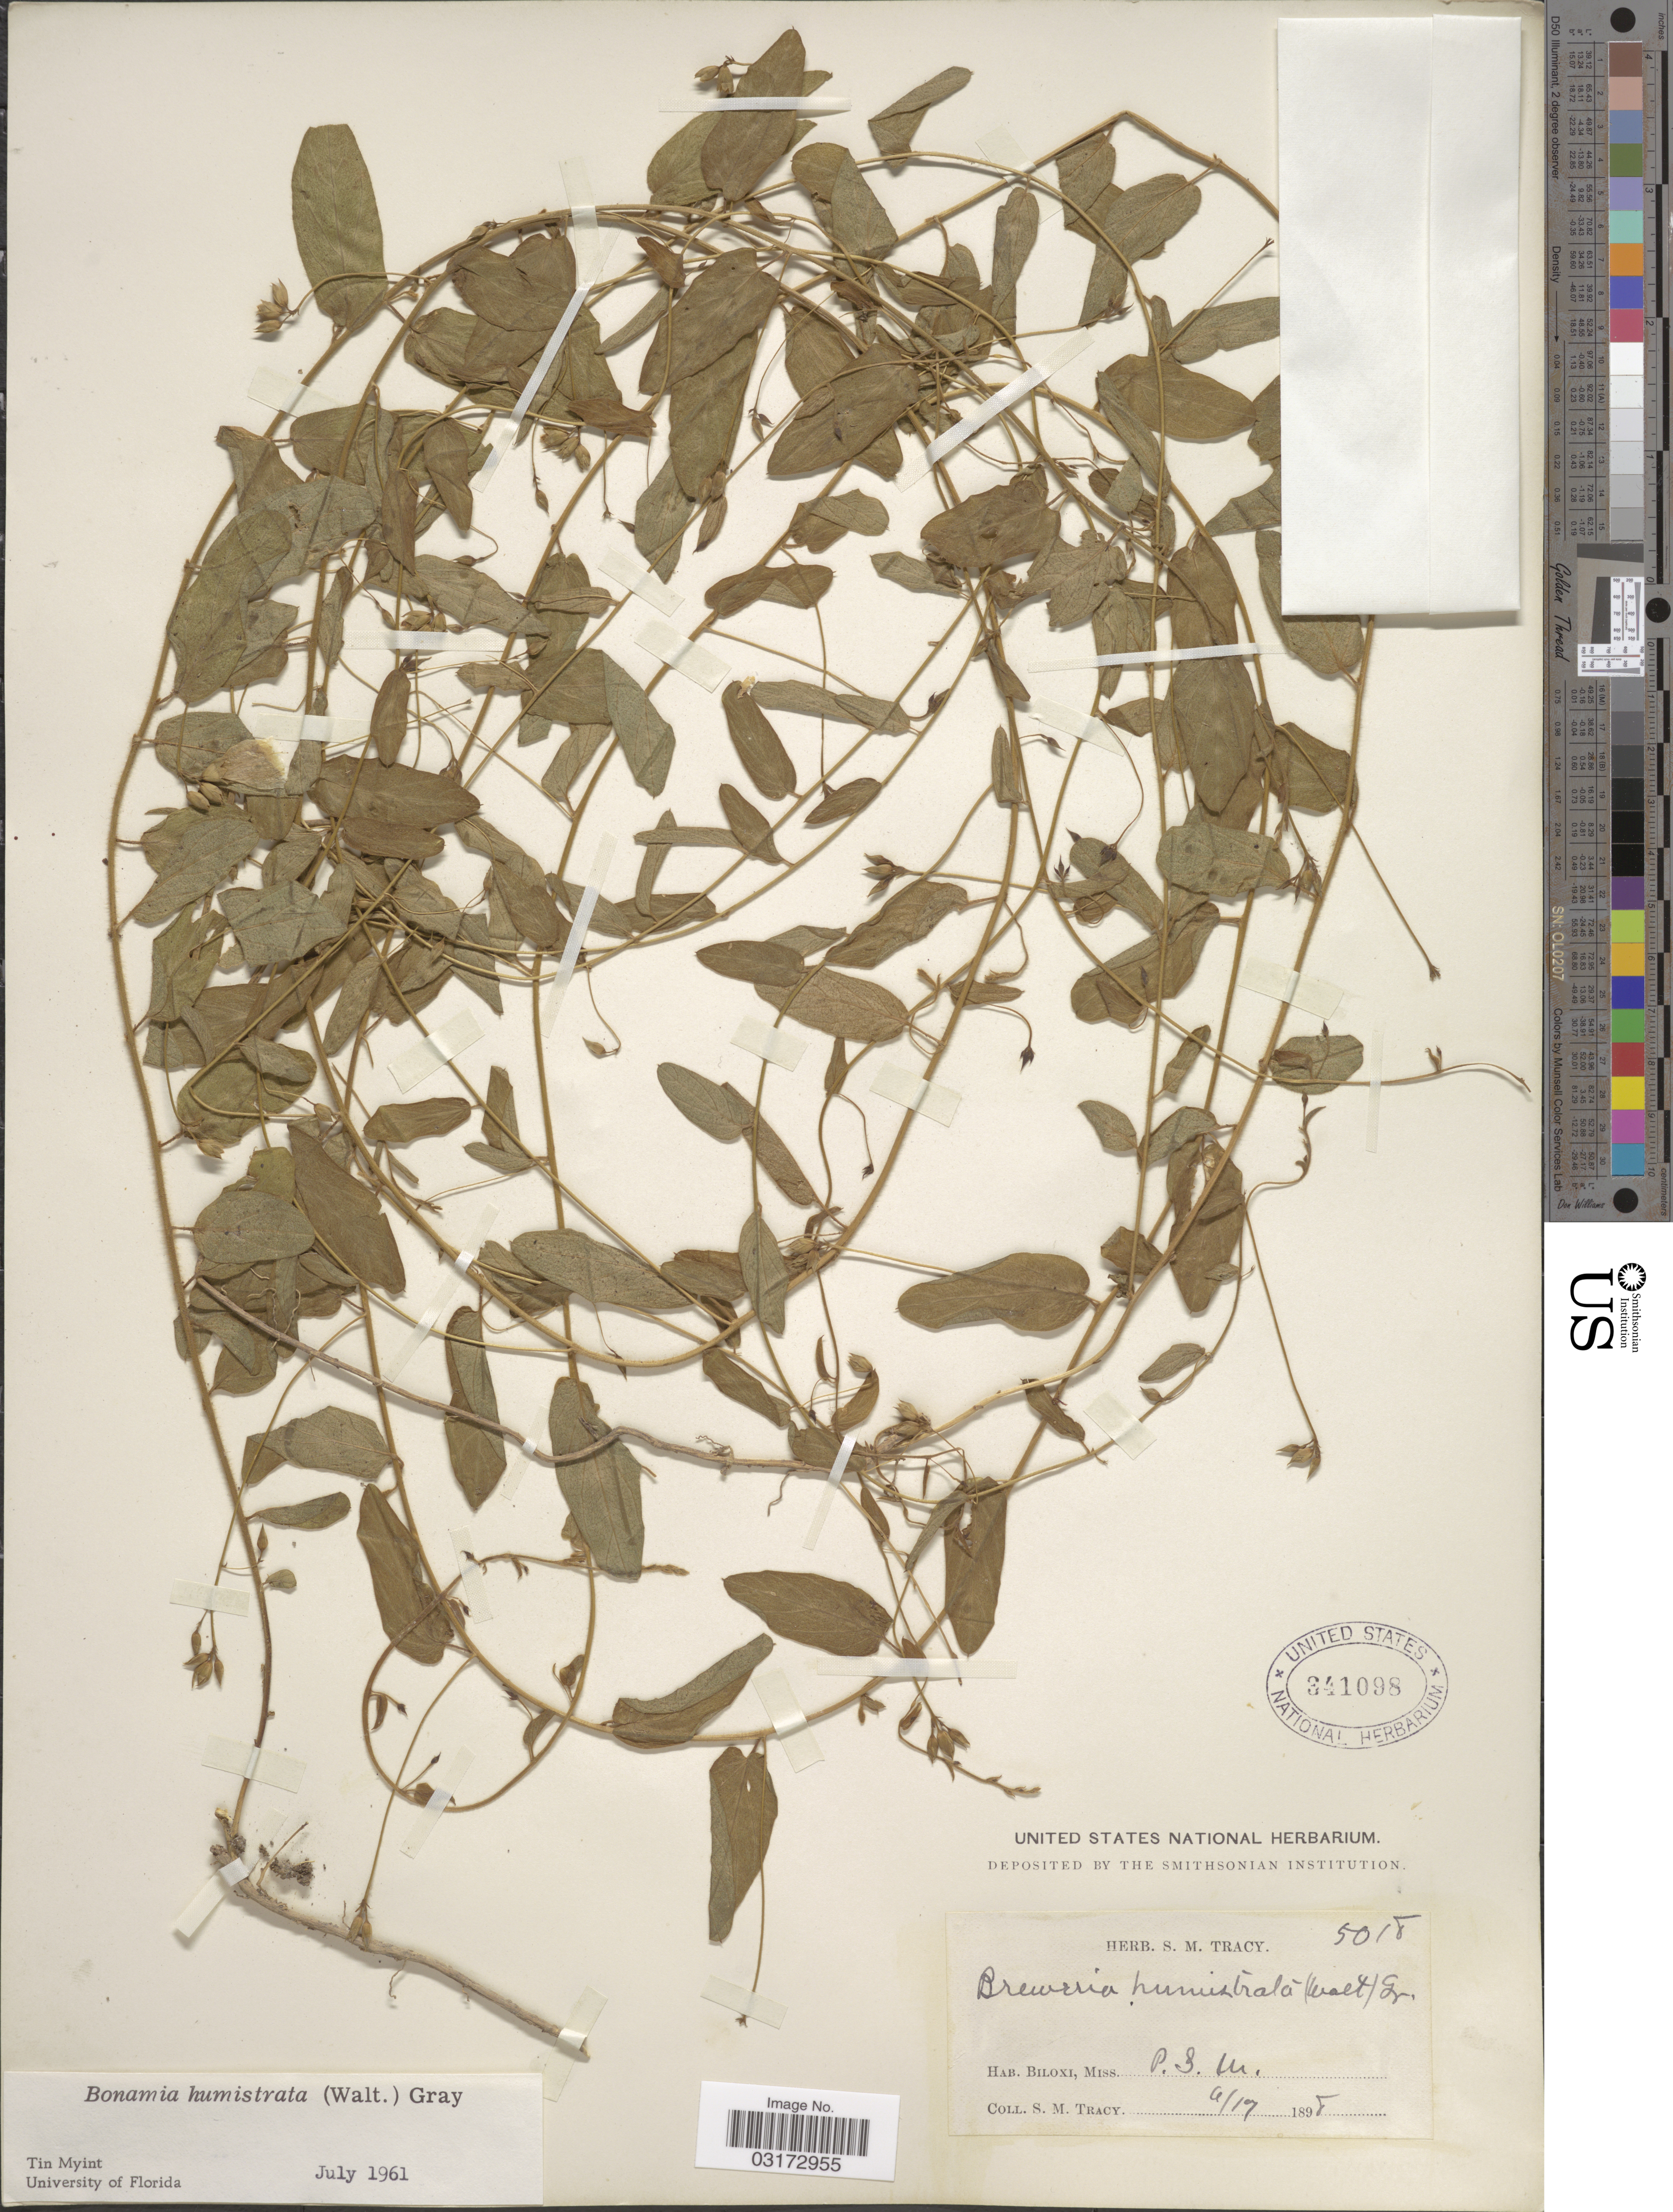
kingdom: Plantae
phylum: Tracheophyta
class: Magnoliopsida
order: Solanales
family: Convolvulaceae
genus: Stylisma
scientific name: Stylisma humistrata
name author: (Walter) Chapm.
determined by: Strong, Mark T., (BOT), Smithsonian Institution - National Museum of Natural History (UNITED STATES)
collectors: S. M. Tracy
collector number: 5018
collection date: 1898-06-17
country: United States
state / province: Mississippi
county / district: Harrison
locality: Biloxi.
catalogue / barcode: US 341098